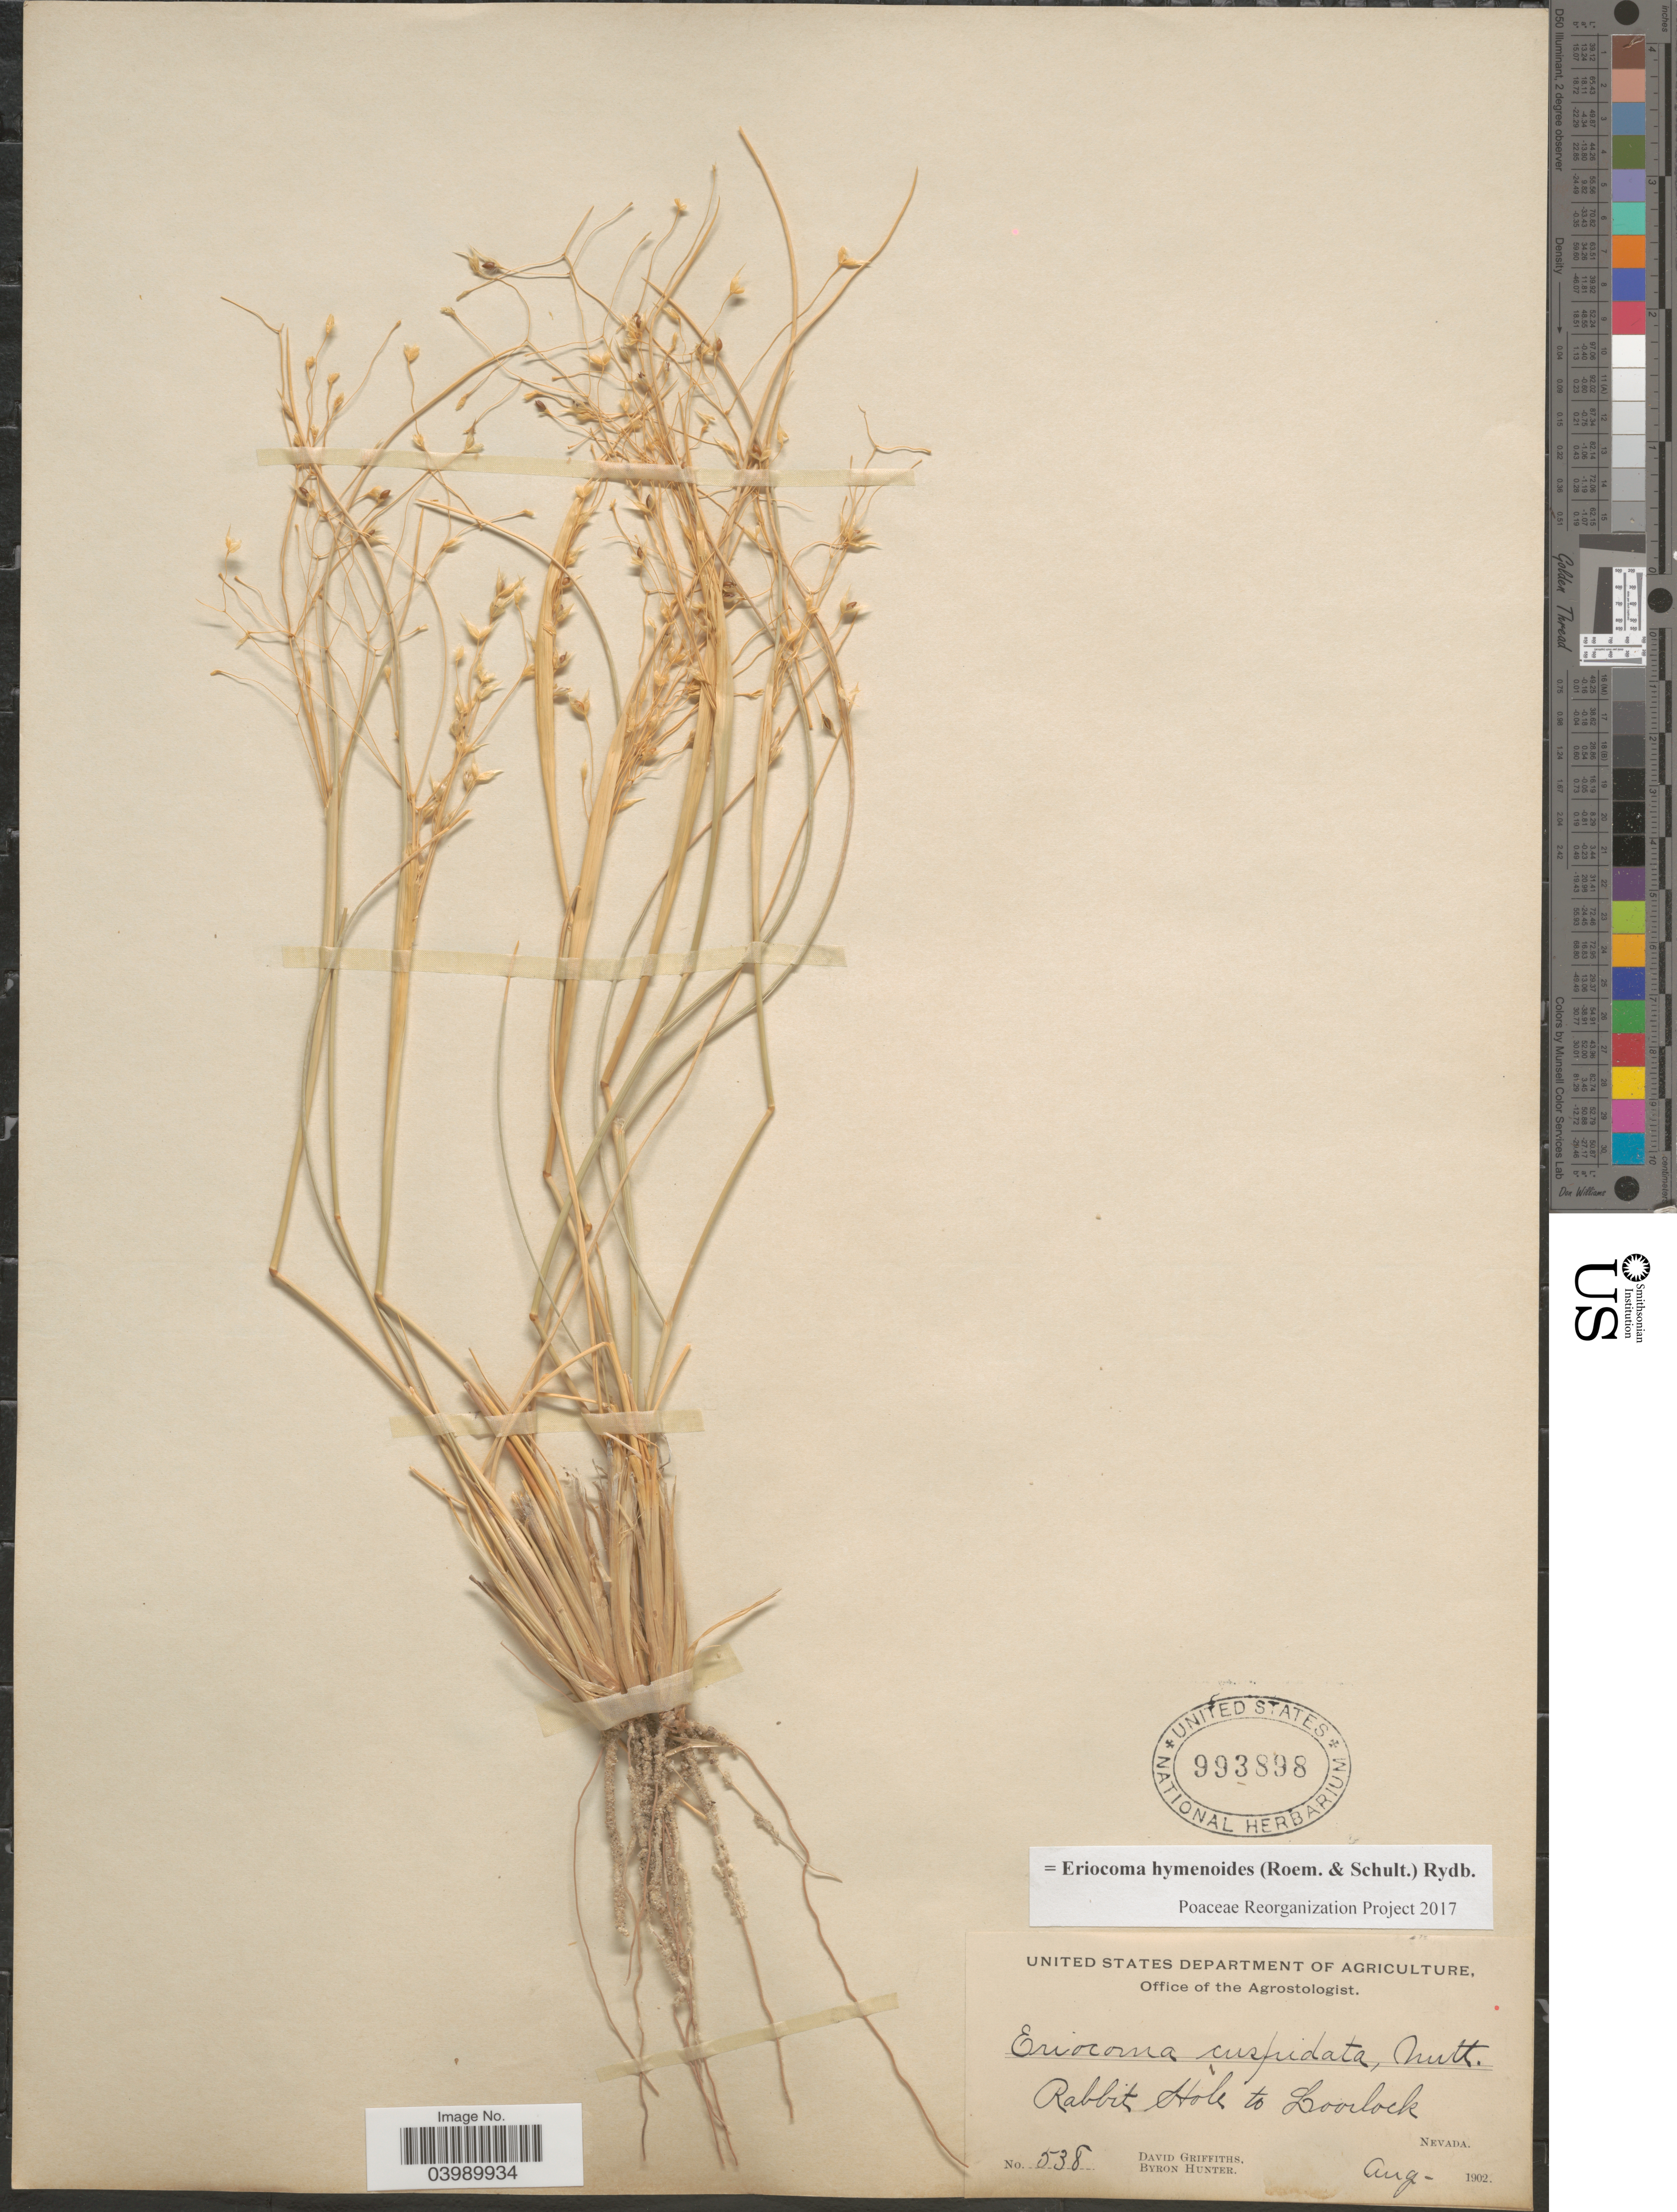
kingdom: Plantae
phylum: Tracheophyta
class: Liliopsida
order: Poales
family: Poaceae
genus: Eriocoma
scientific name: Eriocoma hymenoides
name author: (Roem. & Schult.) Rydb.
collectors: D. Griffiths & B. Hunter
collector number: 538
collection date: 1902-08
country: United States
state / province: Nevada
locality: Rabbit Hole to Lovelock.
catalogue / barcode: US 993898